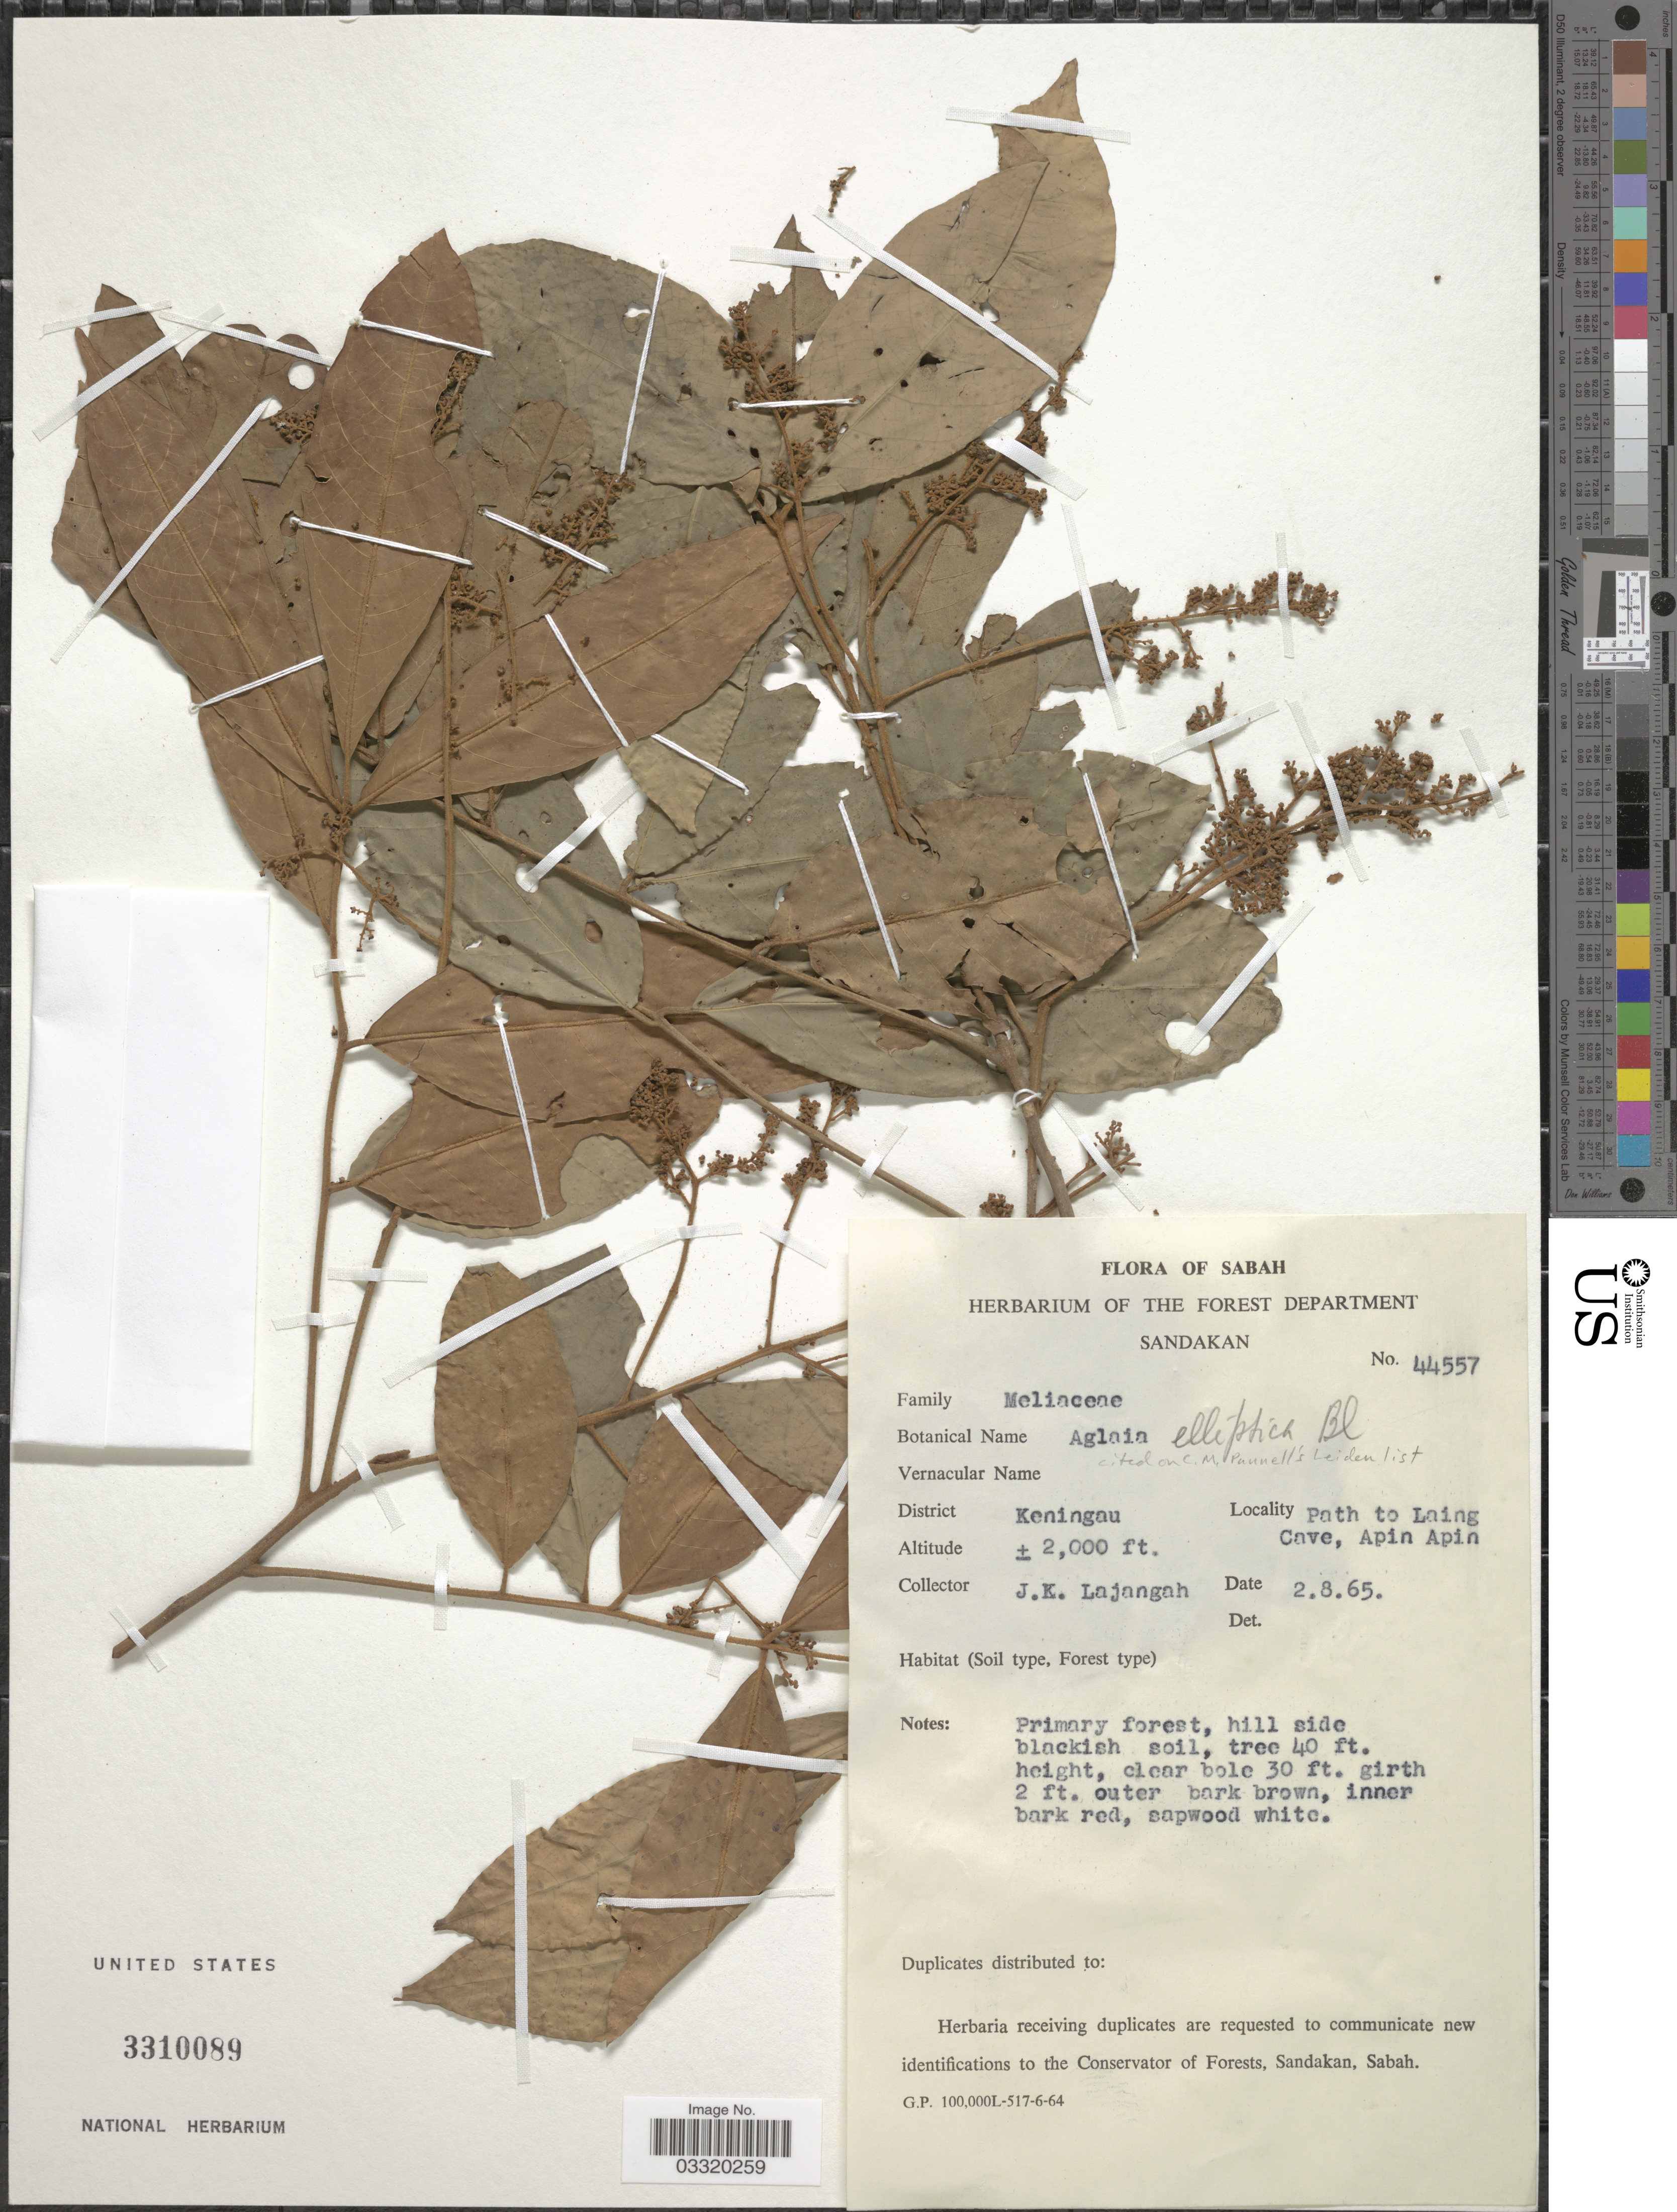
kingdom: Plantae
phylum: Tracheophyta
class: Magnoliopsida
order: Sapindales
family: Meliaceae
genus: Aglaia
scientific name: Aglaia elliptica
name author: Blume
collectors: J.K. Lajangah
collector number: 44557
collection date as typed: Transcribed d/m/y: 2/8/65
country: Malaysia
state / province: Sabah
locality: District Keningau. Path to Laing Cave, Apin Apin.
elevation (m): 610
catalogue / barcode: US 3310089